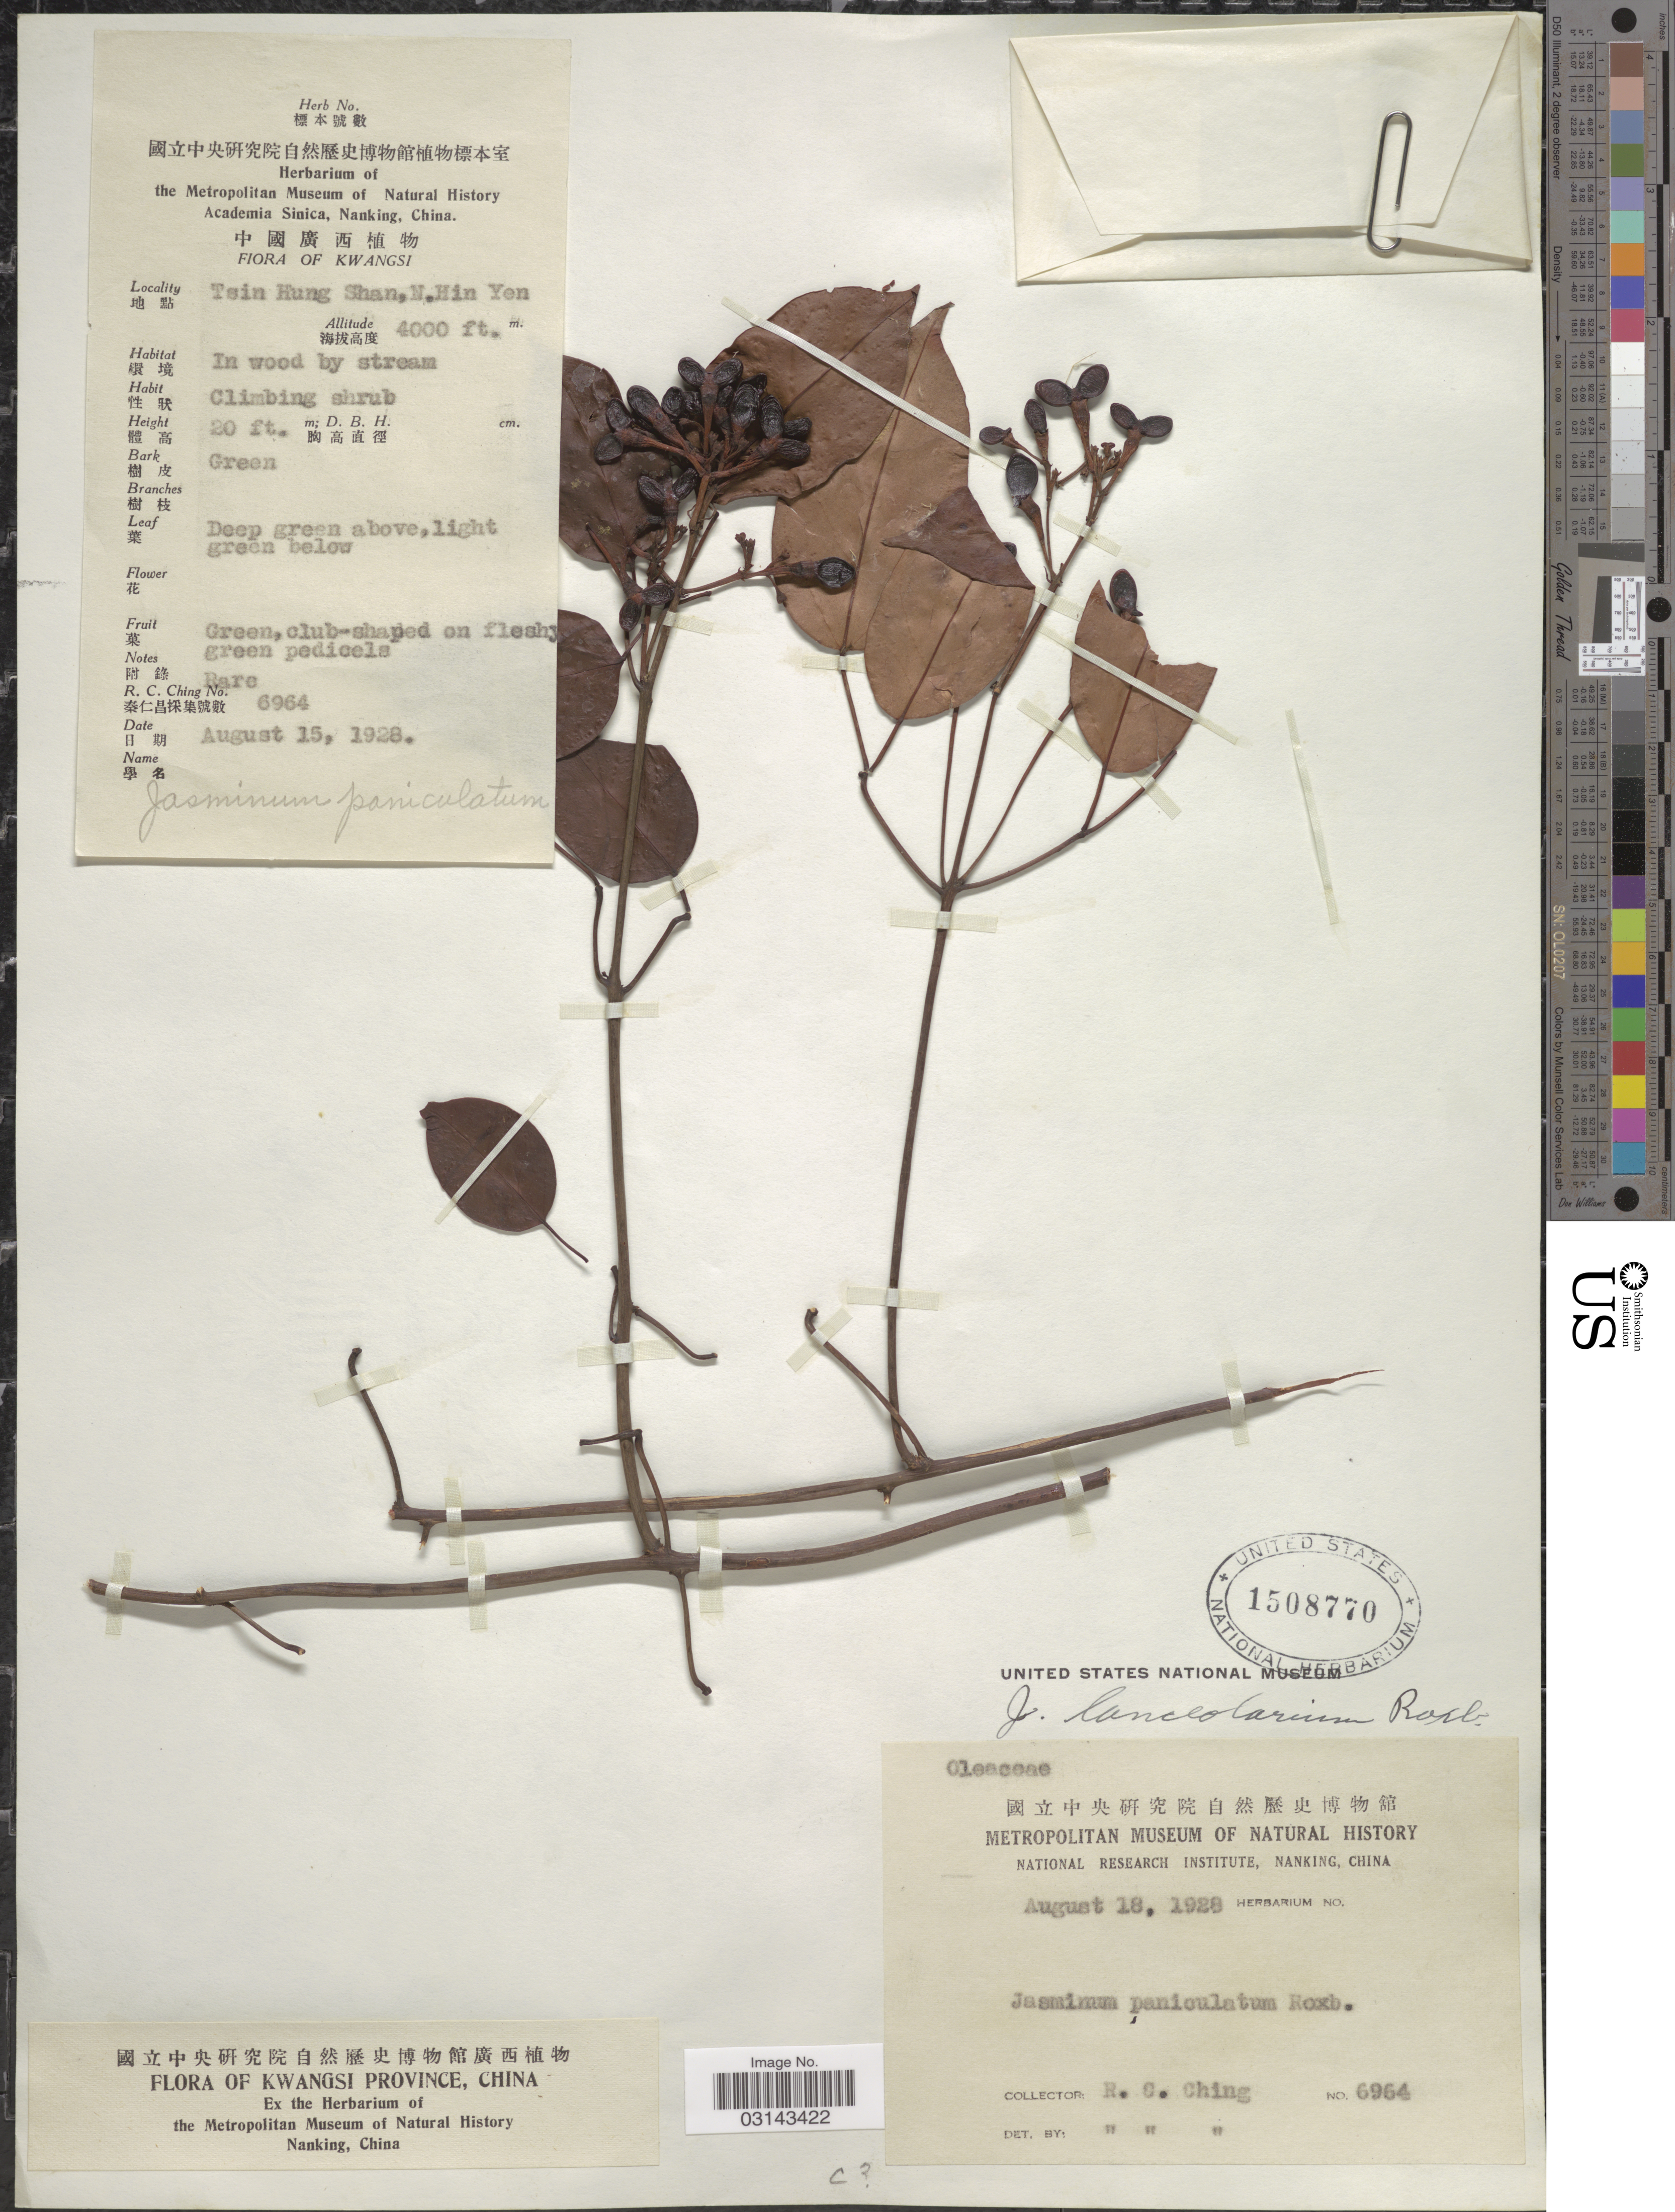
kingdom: Plantae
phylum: Tracheophyta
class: Magnoliopsida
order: Lamiales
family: Oleaceae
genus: Jasminum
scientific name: Jasminum lanceolarium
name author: Roxb.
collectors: R. C. Ching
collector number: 6964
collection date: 1928-08-15/1928-08-18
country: China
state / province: Guangxi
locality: Kwangsi Province. Tsin Hung Shan, N. Hin Yen.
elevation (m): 1219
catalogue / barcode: US 1508770